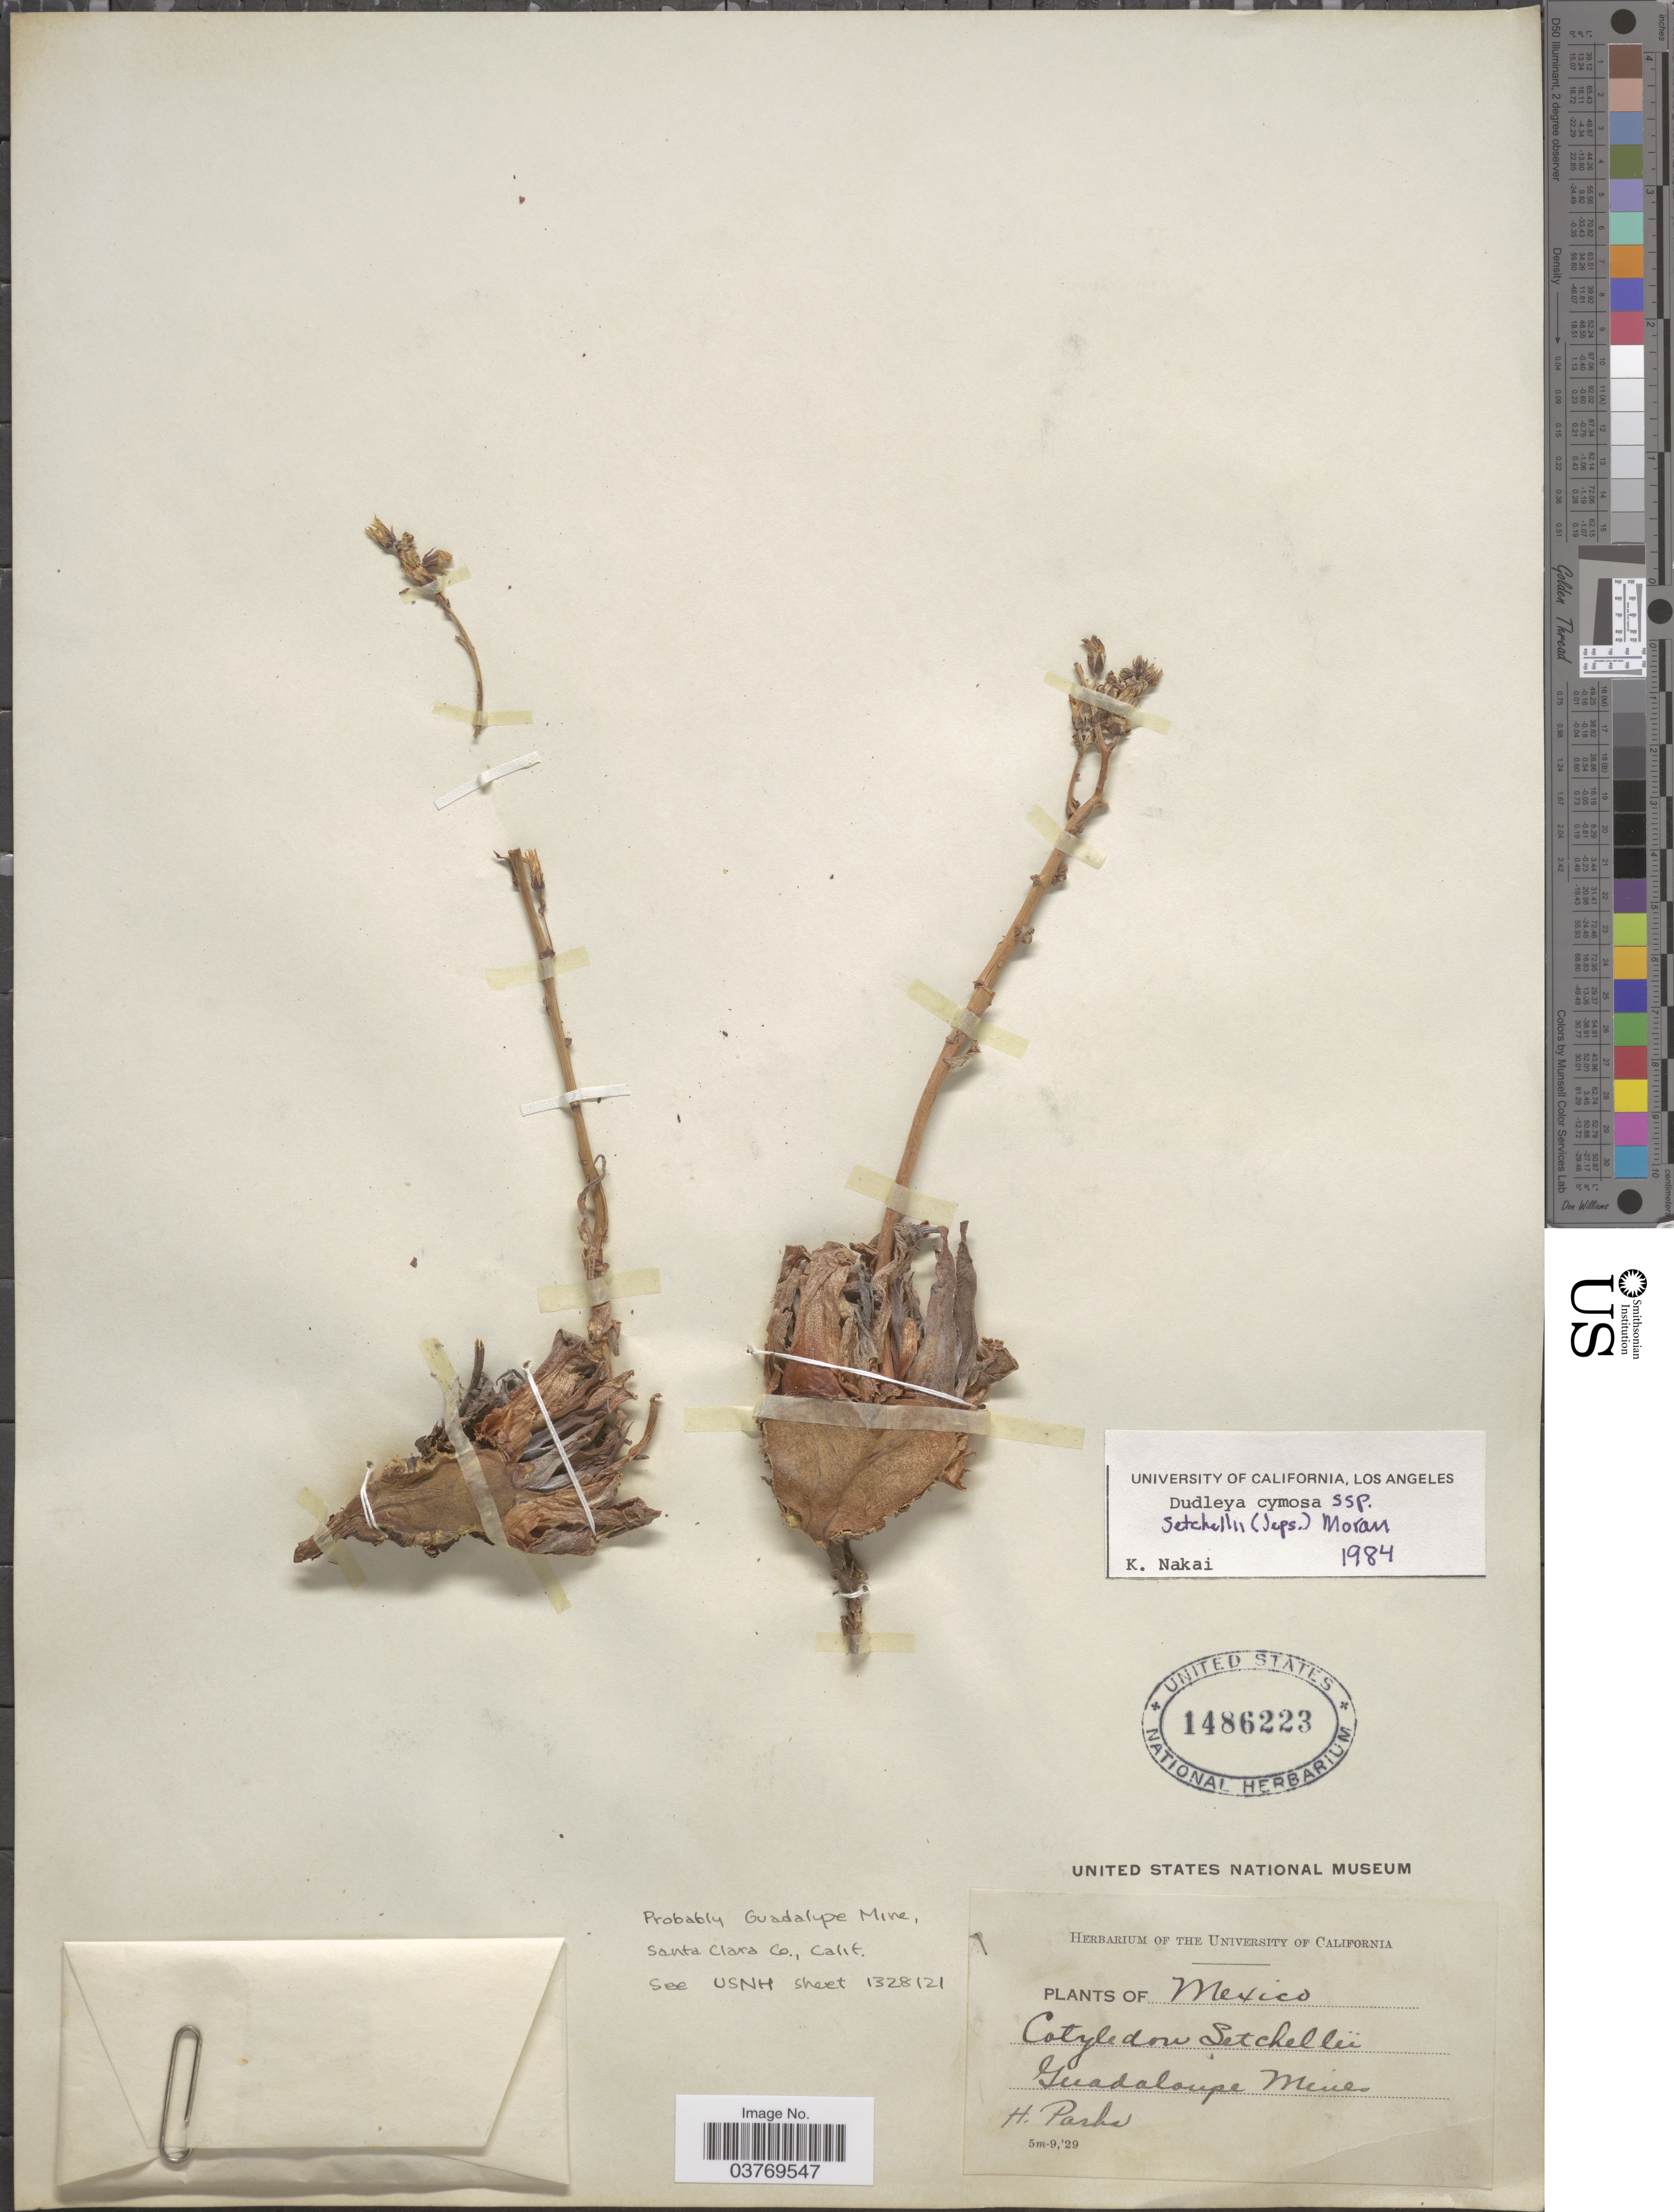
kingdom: Plantae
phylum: Tracheophyta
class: Magnoliopsida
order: Saxifragales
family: Crassulaceae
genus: Dudleya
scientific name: Dudleya abramsii subsp. setchellii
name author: (Jeps.) Moran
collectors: H. Parks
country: United States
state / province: California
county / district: Santa Clara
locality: Probably Guadalupe Mine, Santa Clara Co. Guadalupe Mines.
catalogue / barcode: US 1486223